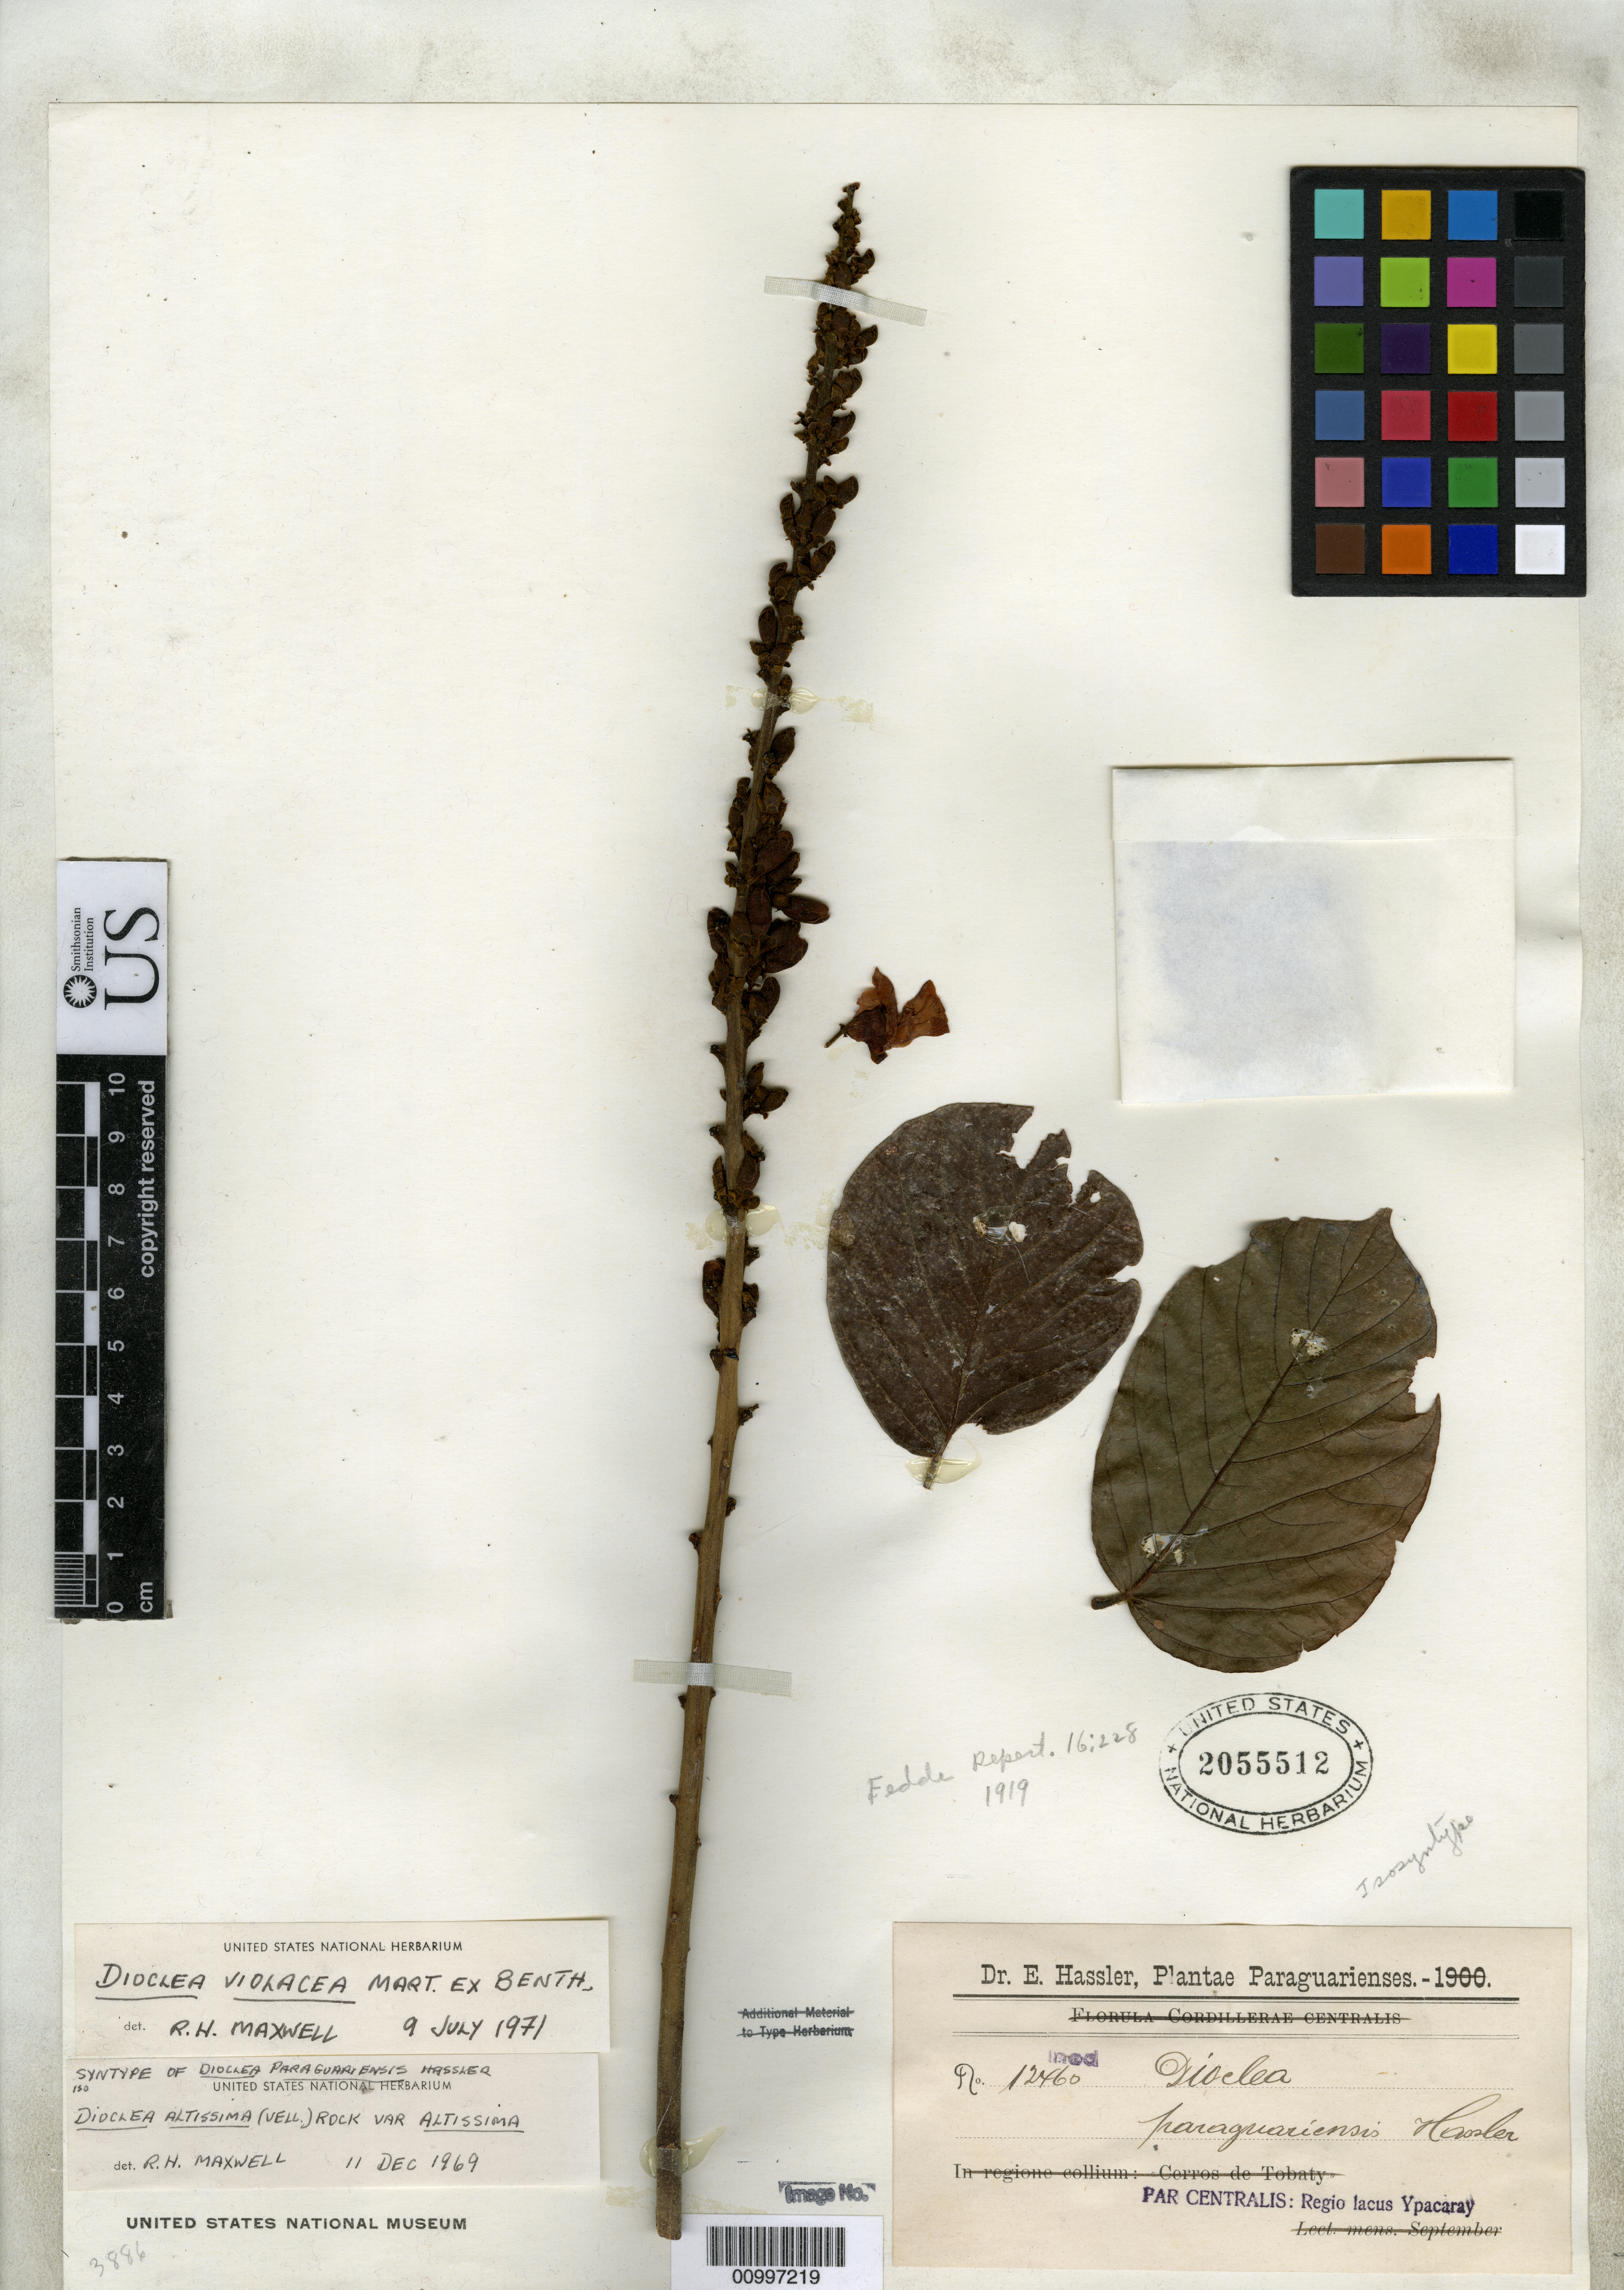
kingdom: Plantae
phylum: Tracheophyta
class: Magnoliopsida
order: Fabales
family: Fabaceae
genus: Dioclea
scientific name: Dioclea paraguariensis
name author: Hassl.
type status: Isosyntype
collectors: E. Hassler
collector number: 12460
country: Paraguay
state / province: Central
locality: Regio lacus Ypacaray.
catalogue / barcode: US 2055512